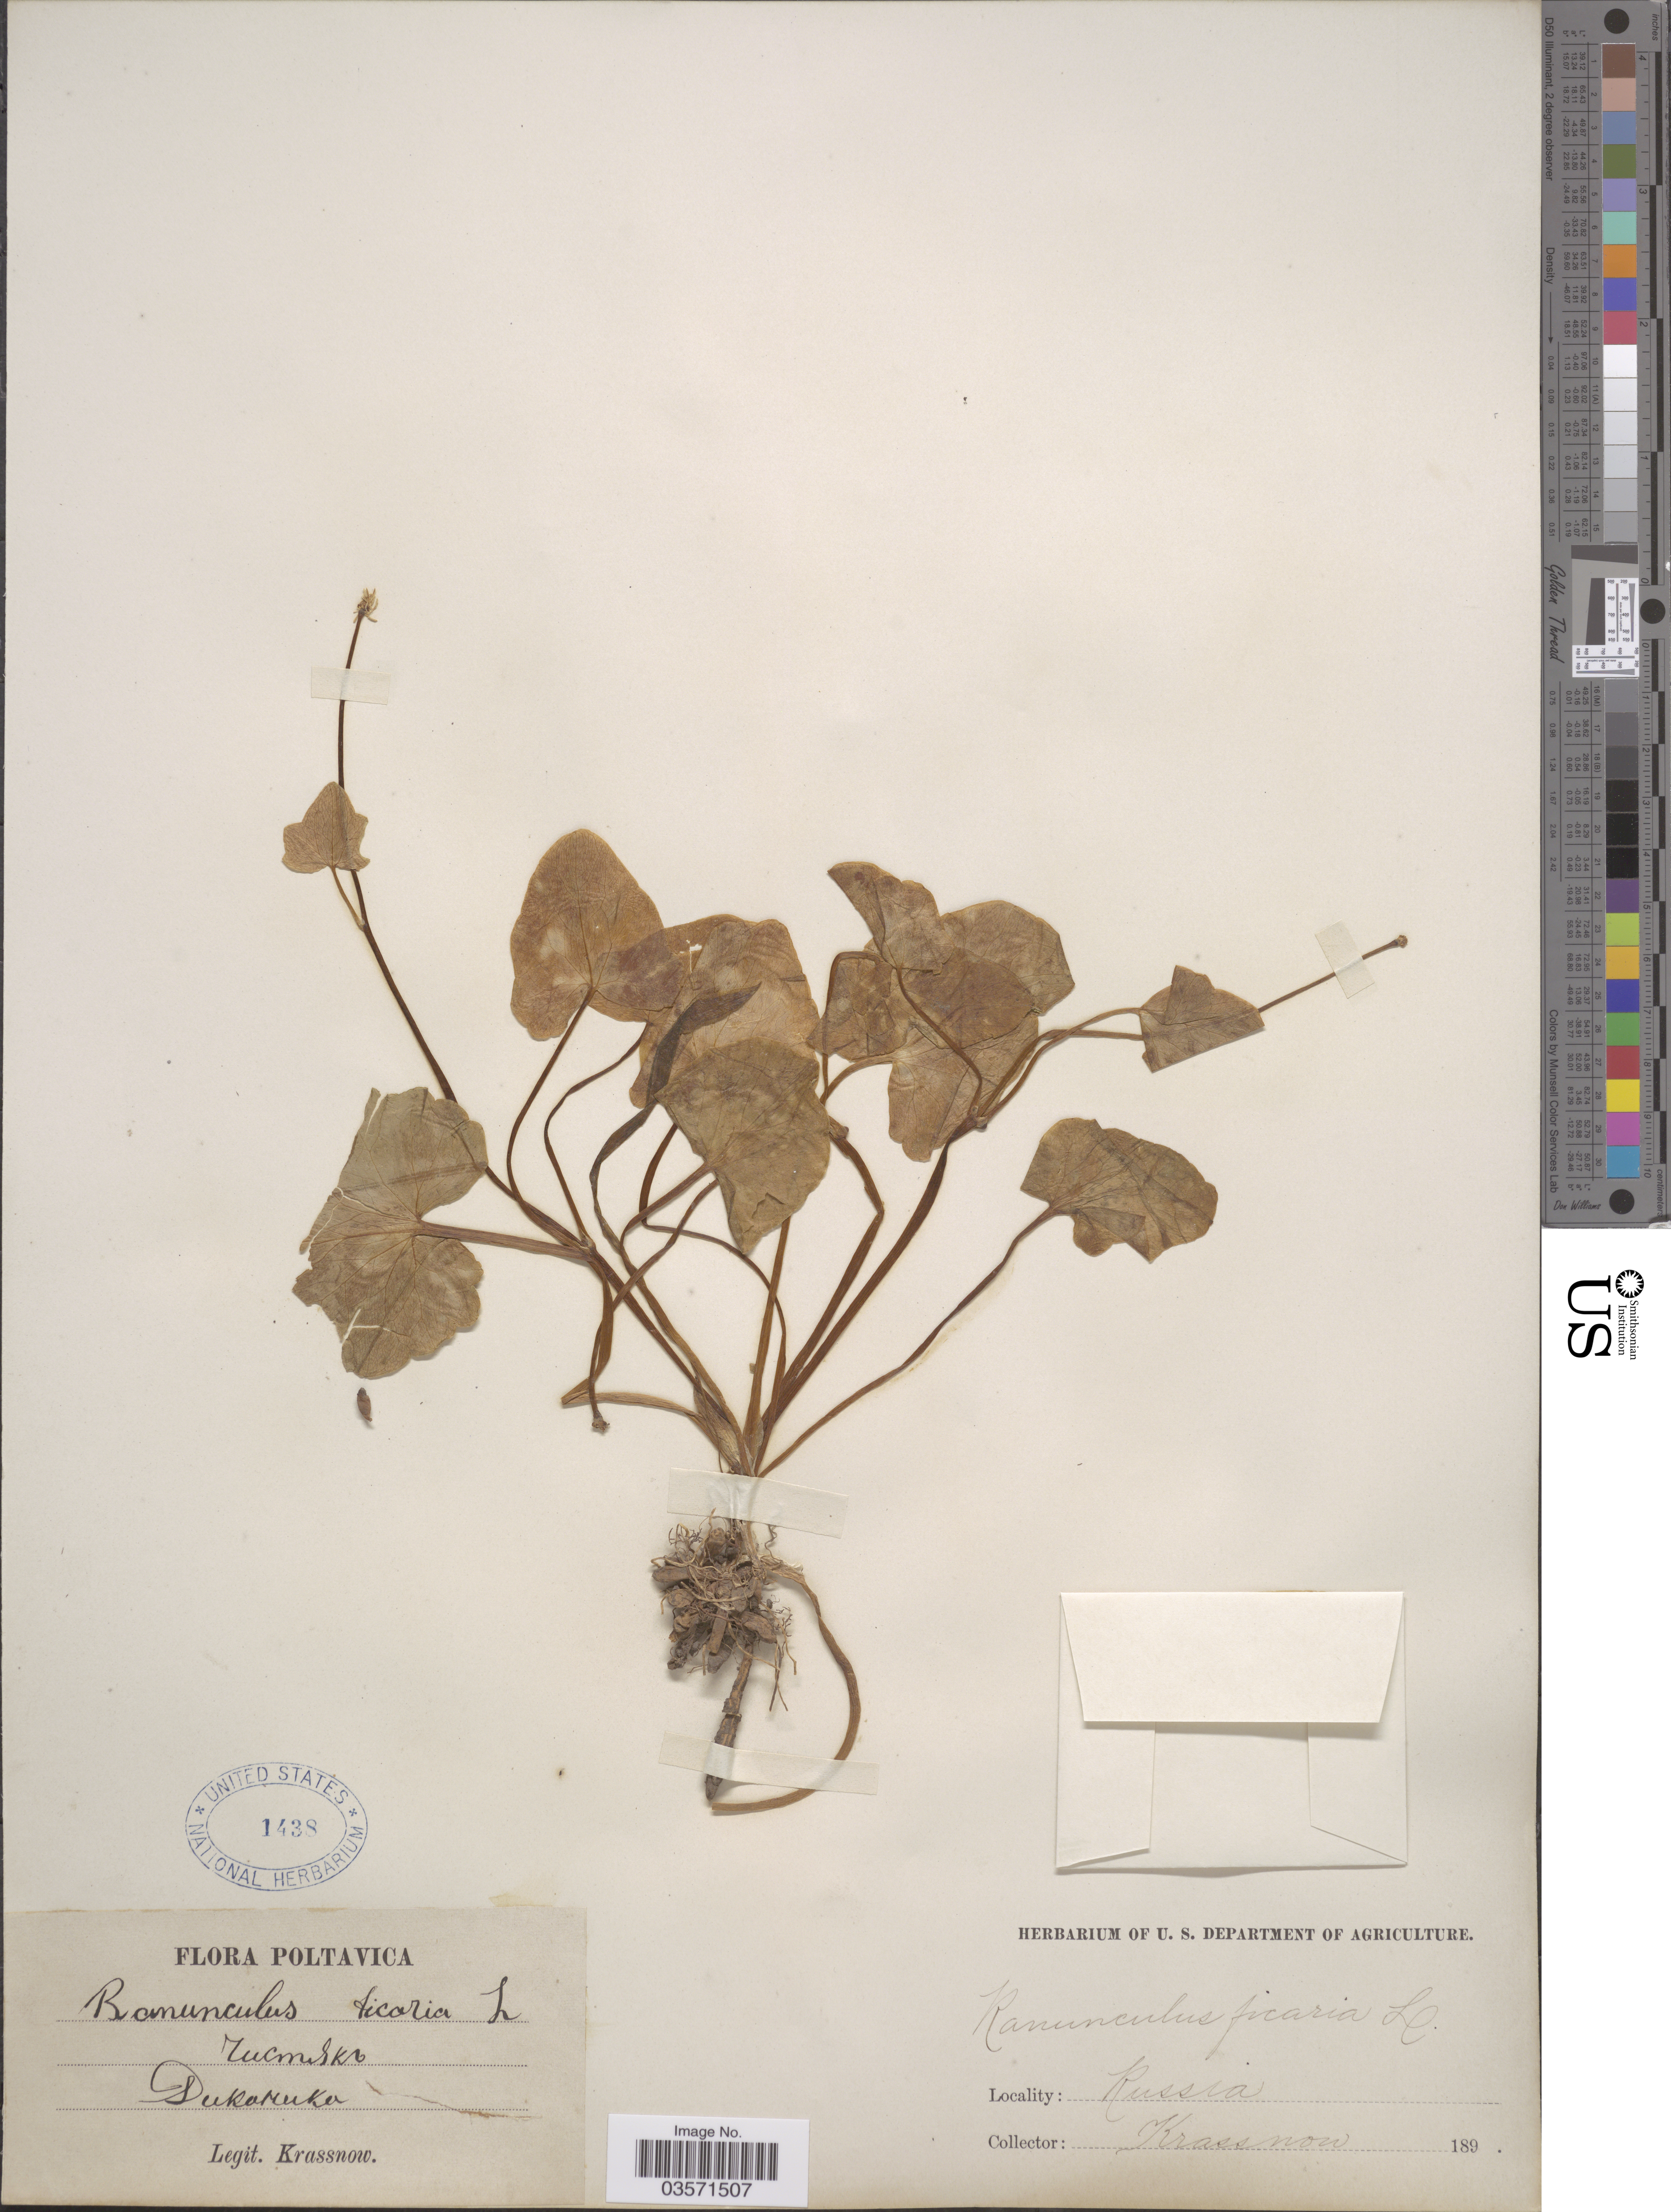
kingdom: Plantae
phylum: Tracheophyta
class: Magnoliopsida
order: Ranunculales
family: Ranunculaceae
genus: Ficaria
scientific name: Ficaria verna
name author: Huds.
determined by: Strong, M. T., (US), Smithsonian Institution - National Museum of Natural History (UNITED STATES)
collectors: -. Krassnow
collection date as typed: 18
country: Ukraine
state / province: Poltava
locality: Dykanka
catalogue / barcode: US 1438